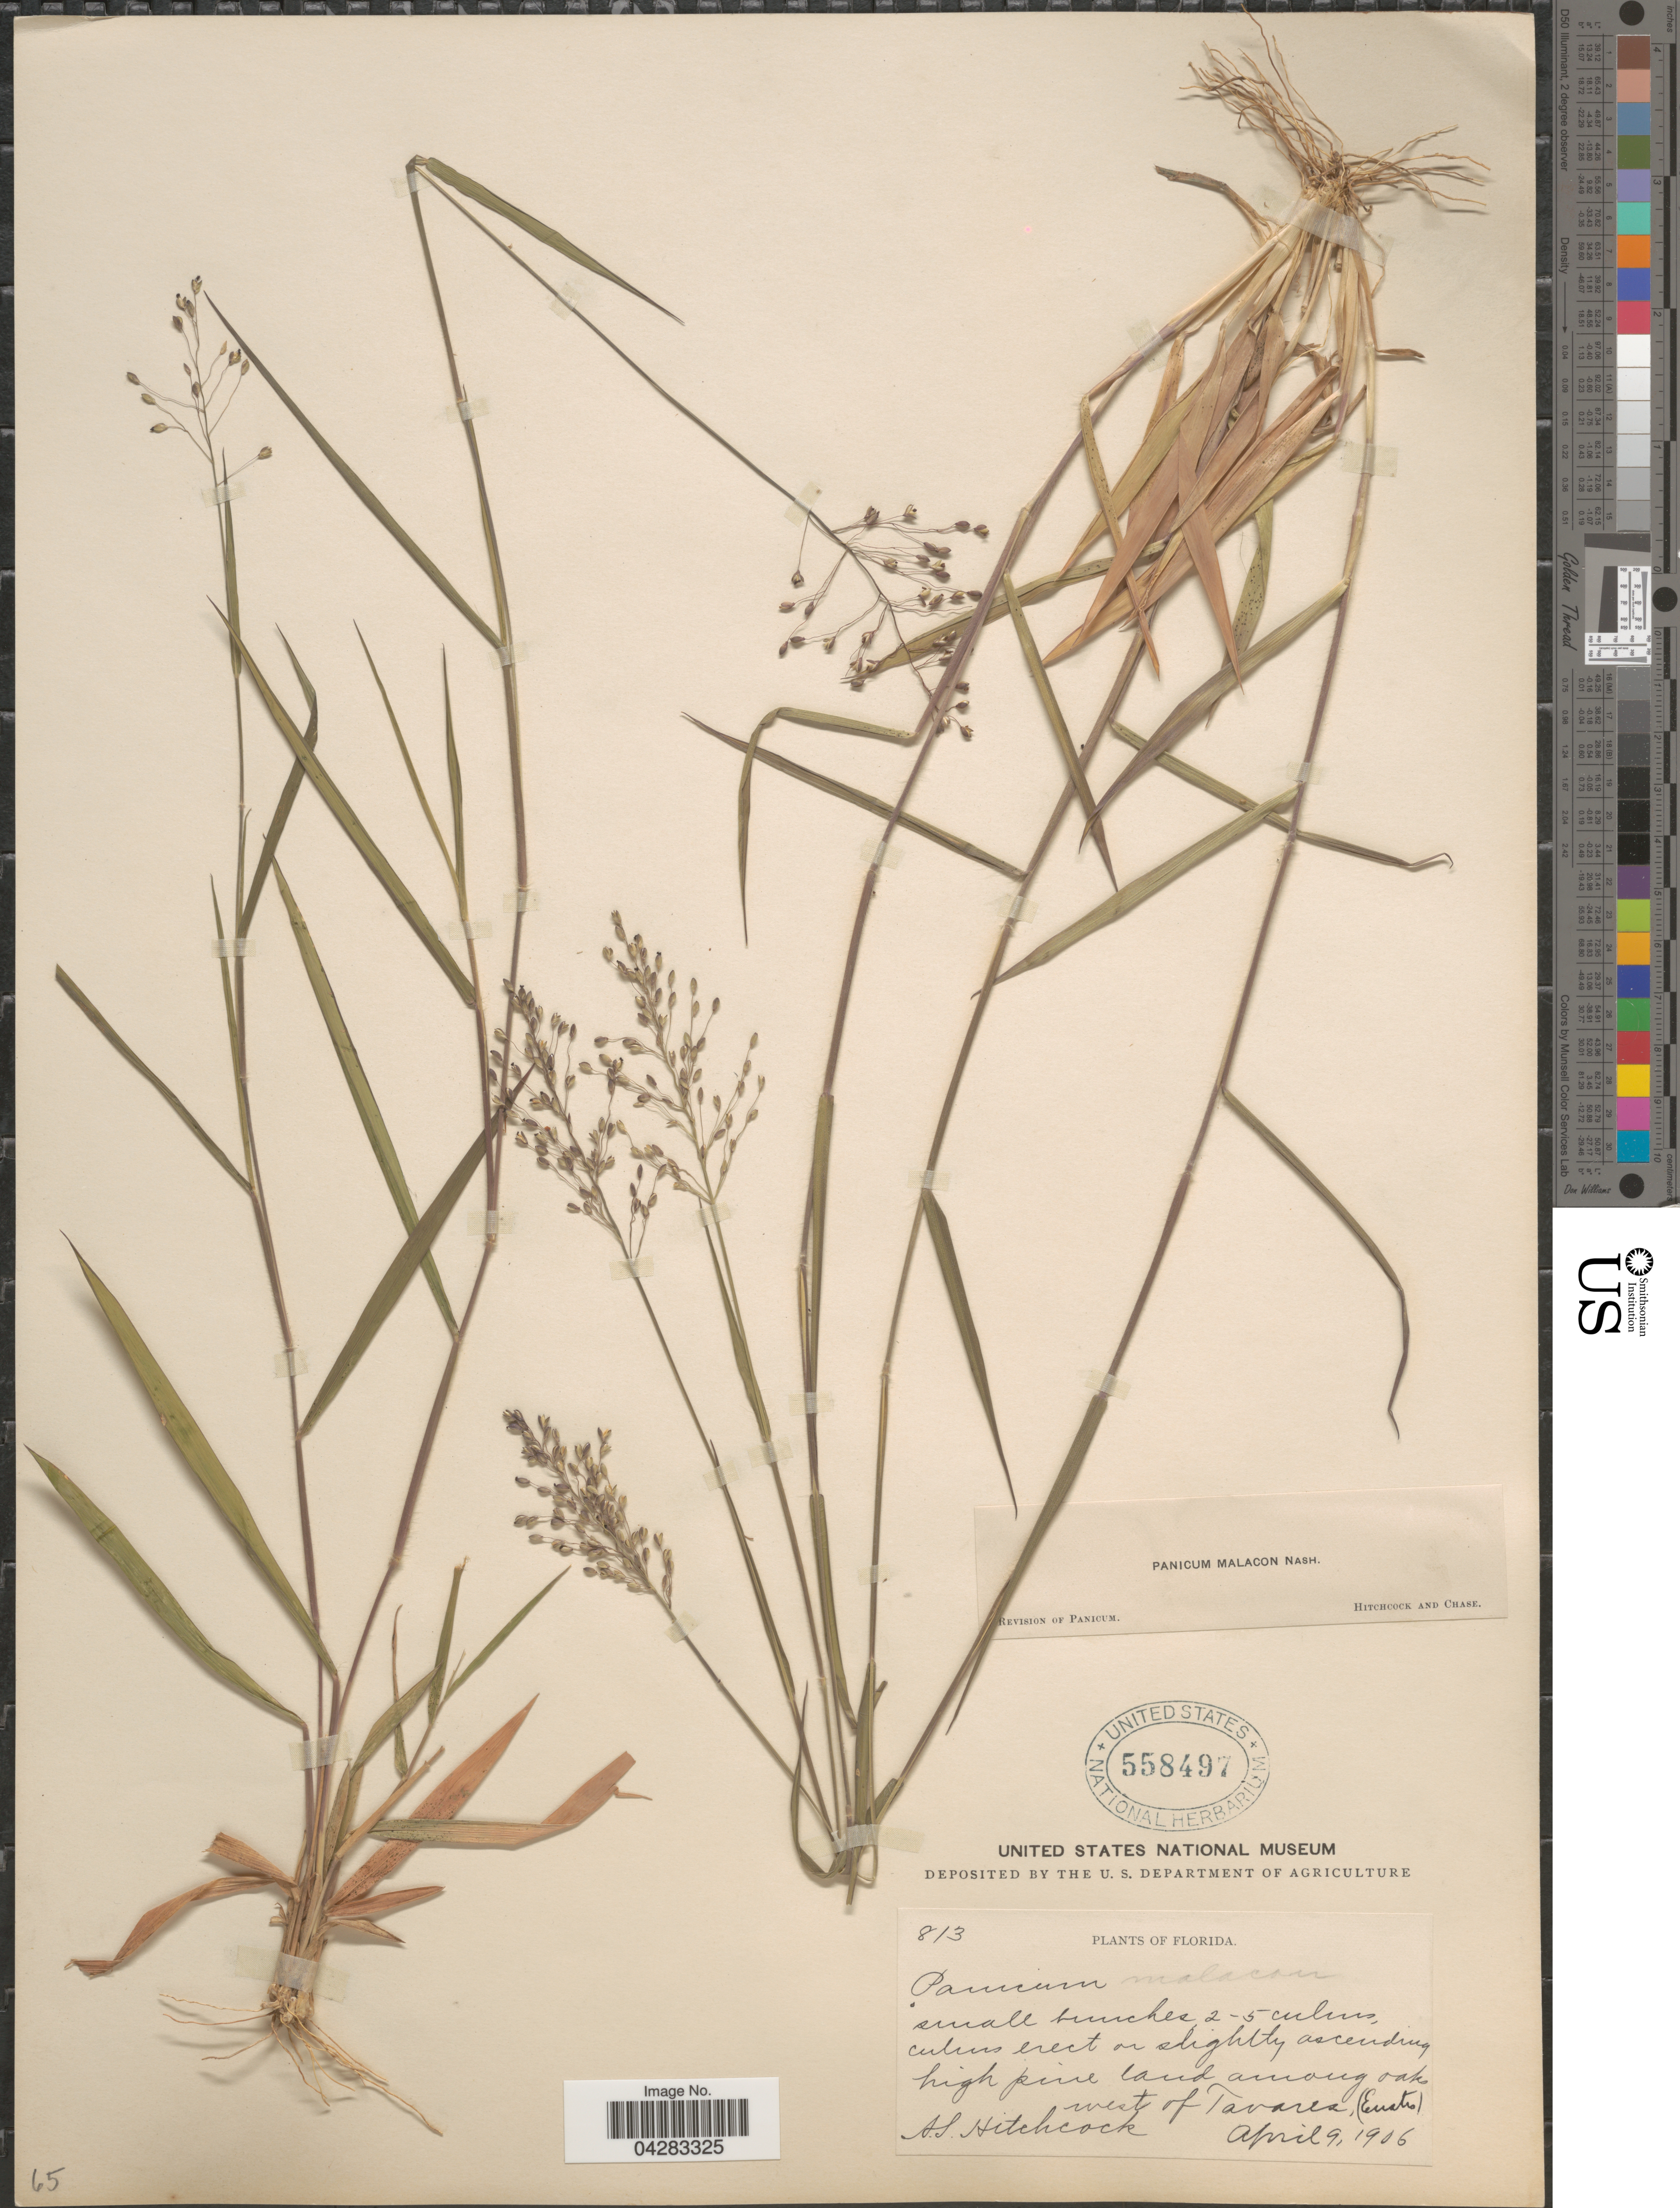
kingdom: Plantae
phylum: Tracheophyta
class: Liliopsida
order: Poales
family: Poaceae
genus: Dichanthelium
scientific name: Dichanthelium malacon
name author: (Nash) LeBlond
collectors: A. S. Hitchcock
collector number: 813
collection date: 1906-04-09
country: United States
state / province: Florida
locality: High pine land among oaks west of Tavares, (Eustis).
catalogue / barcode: US 558497